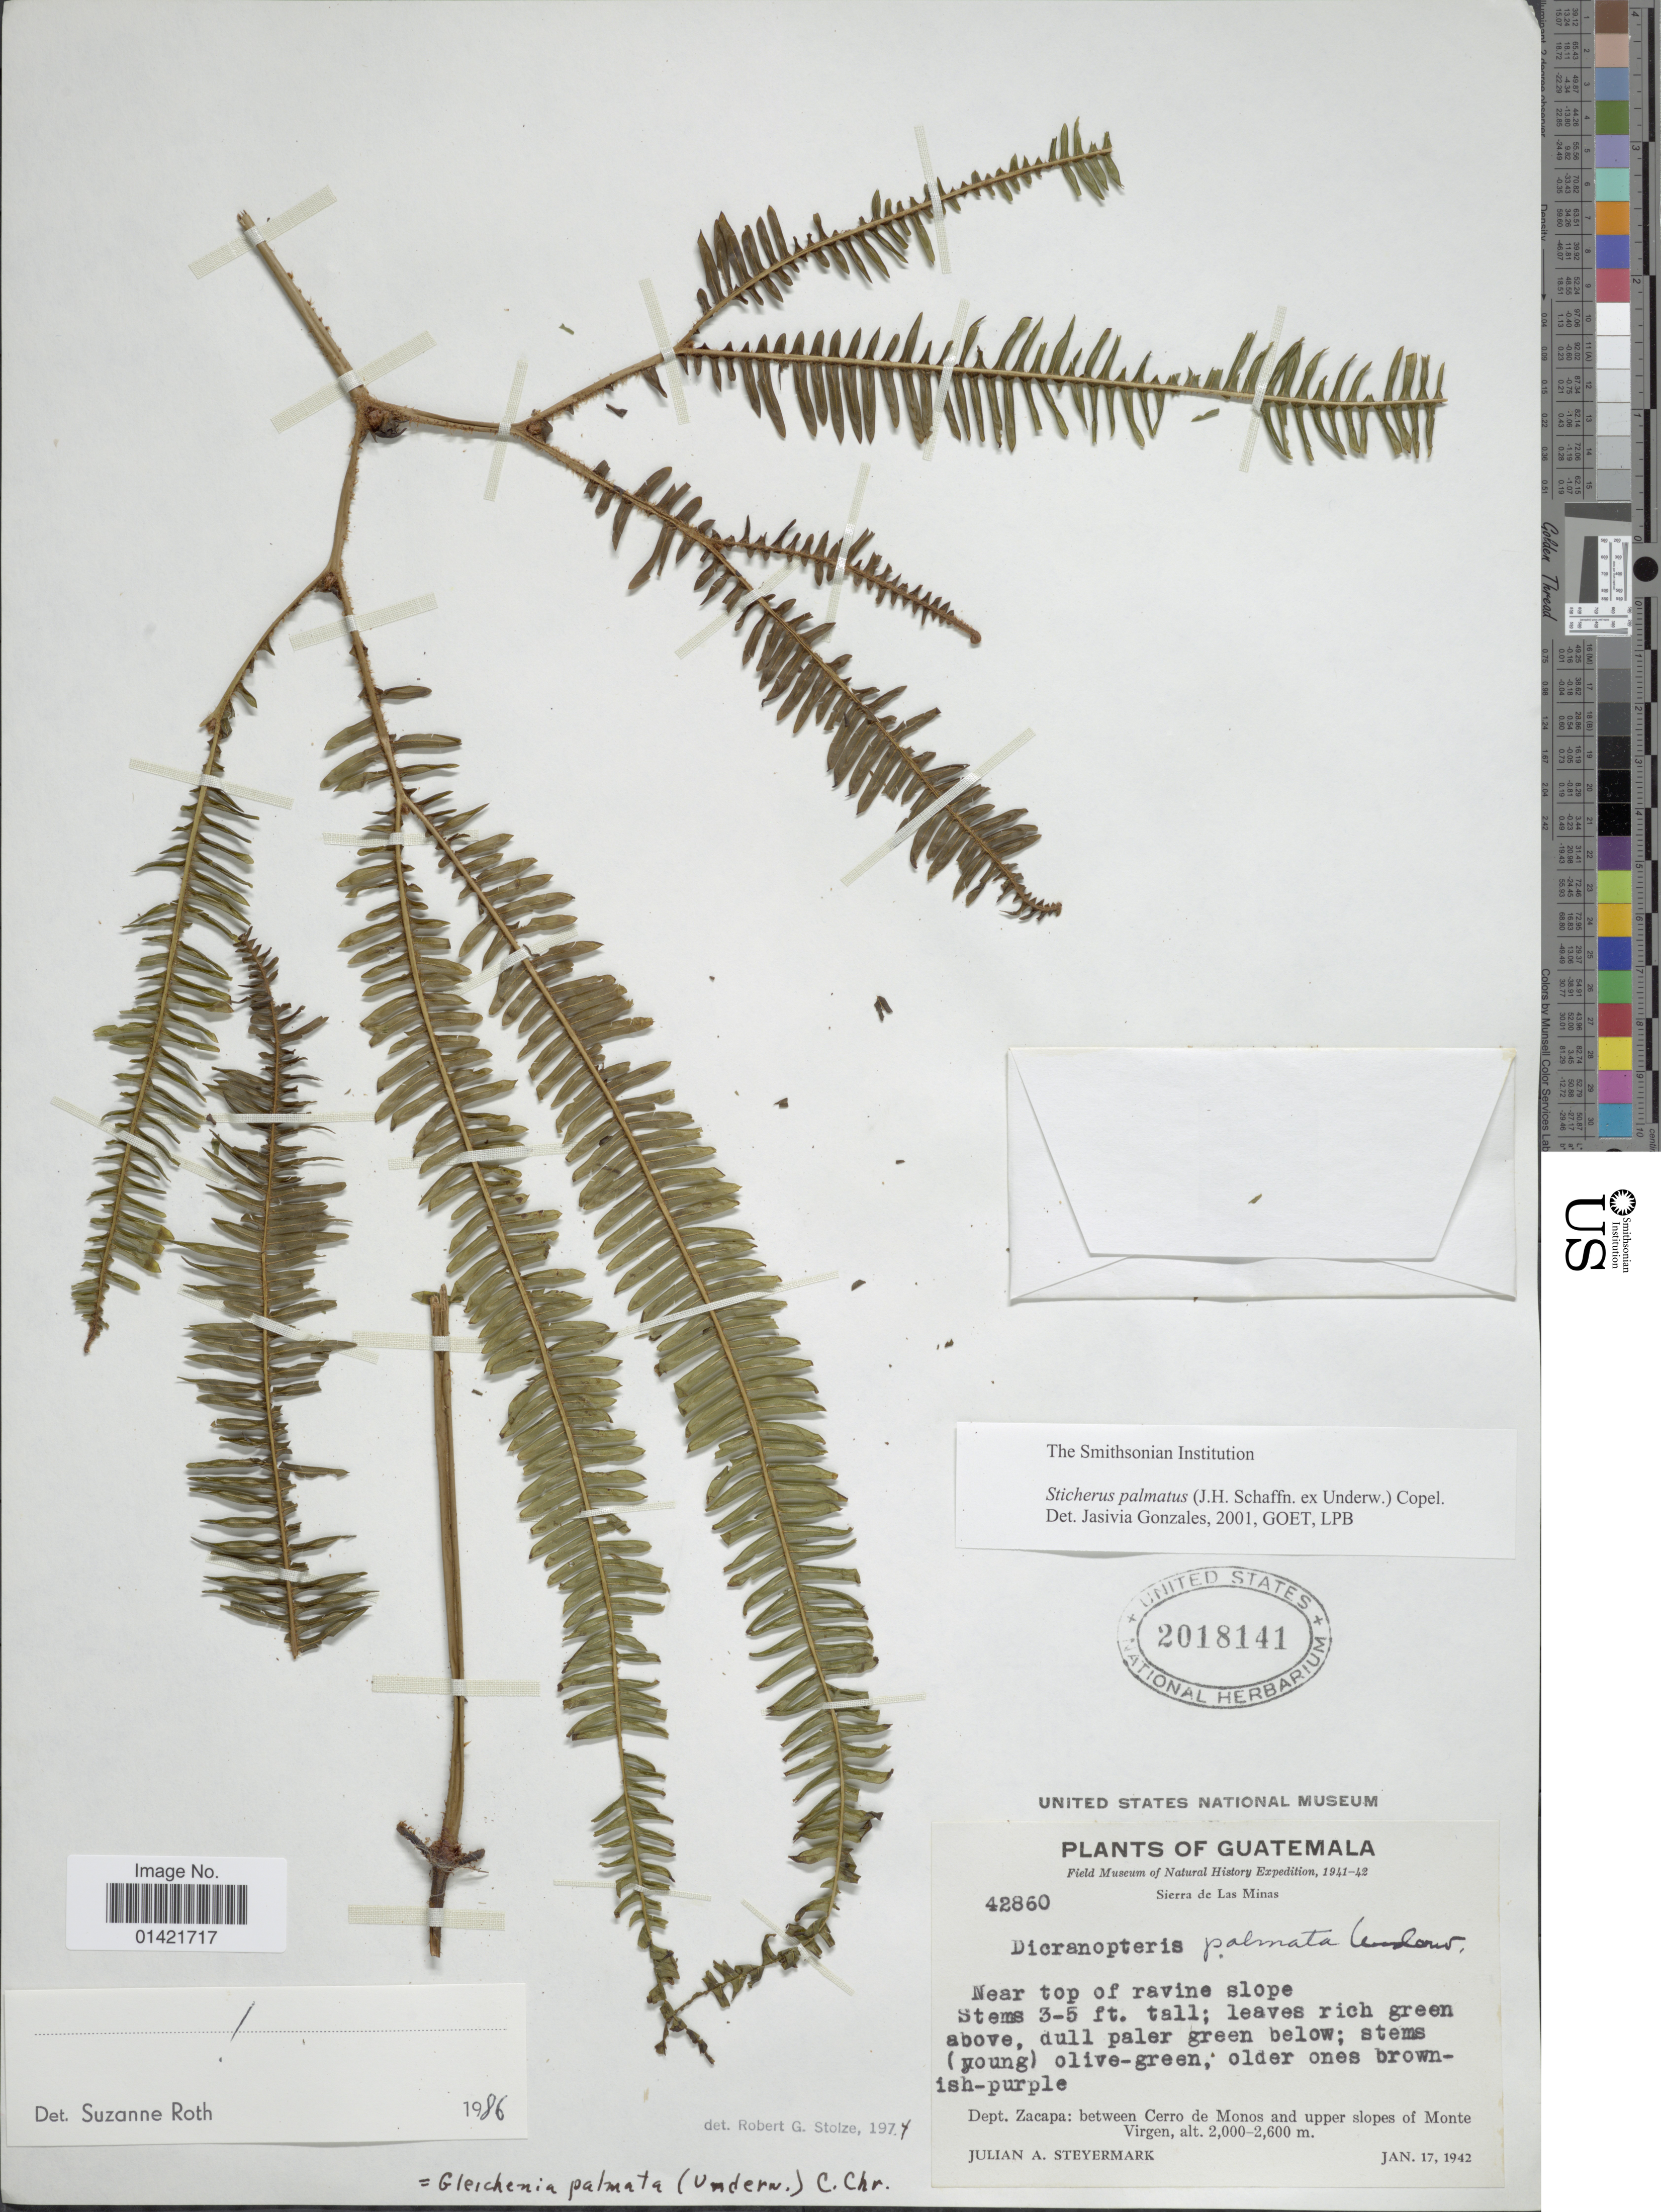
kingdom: Plantae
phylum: Tracheophyta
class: Polypodiopsida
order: Gleicheniales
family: Gleicheniaceae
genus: Sticherus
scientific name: Sticherus furcatus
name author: (L.) Ching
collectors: J. Steyermark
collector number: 42860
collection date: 1942-01-17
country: Guatemala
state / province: Zacapa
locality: Dept. Zacaa: between Cerro de Monos and upper slopes of Monte Virgen. Near top of ravine slope.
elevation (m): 2000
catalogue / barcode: US 2018141